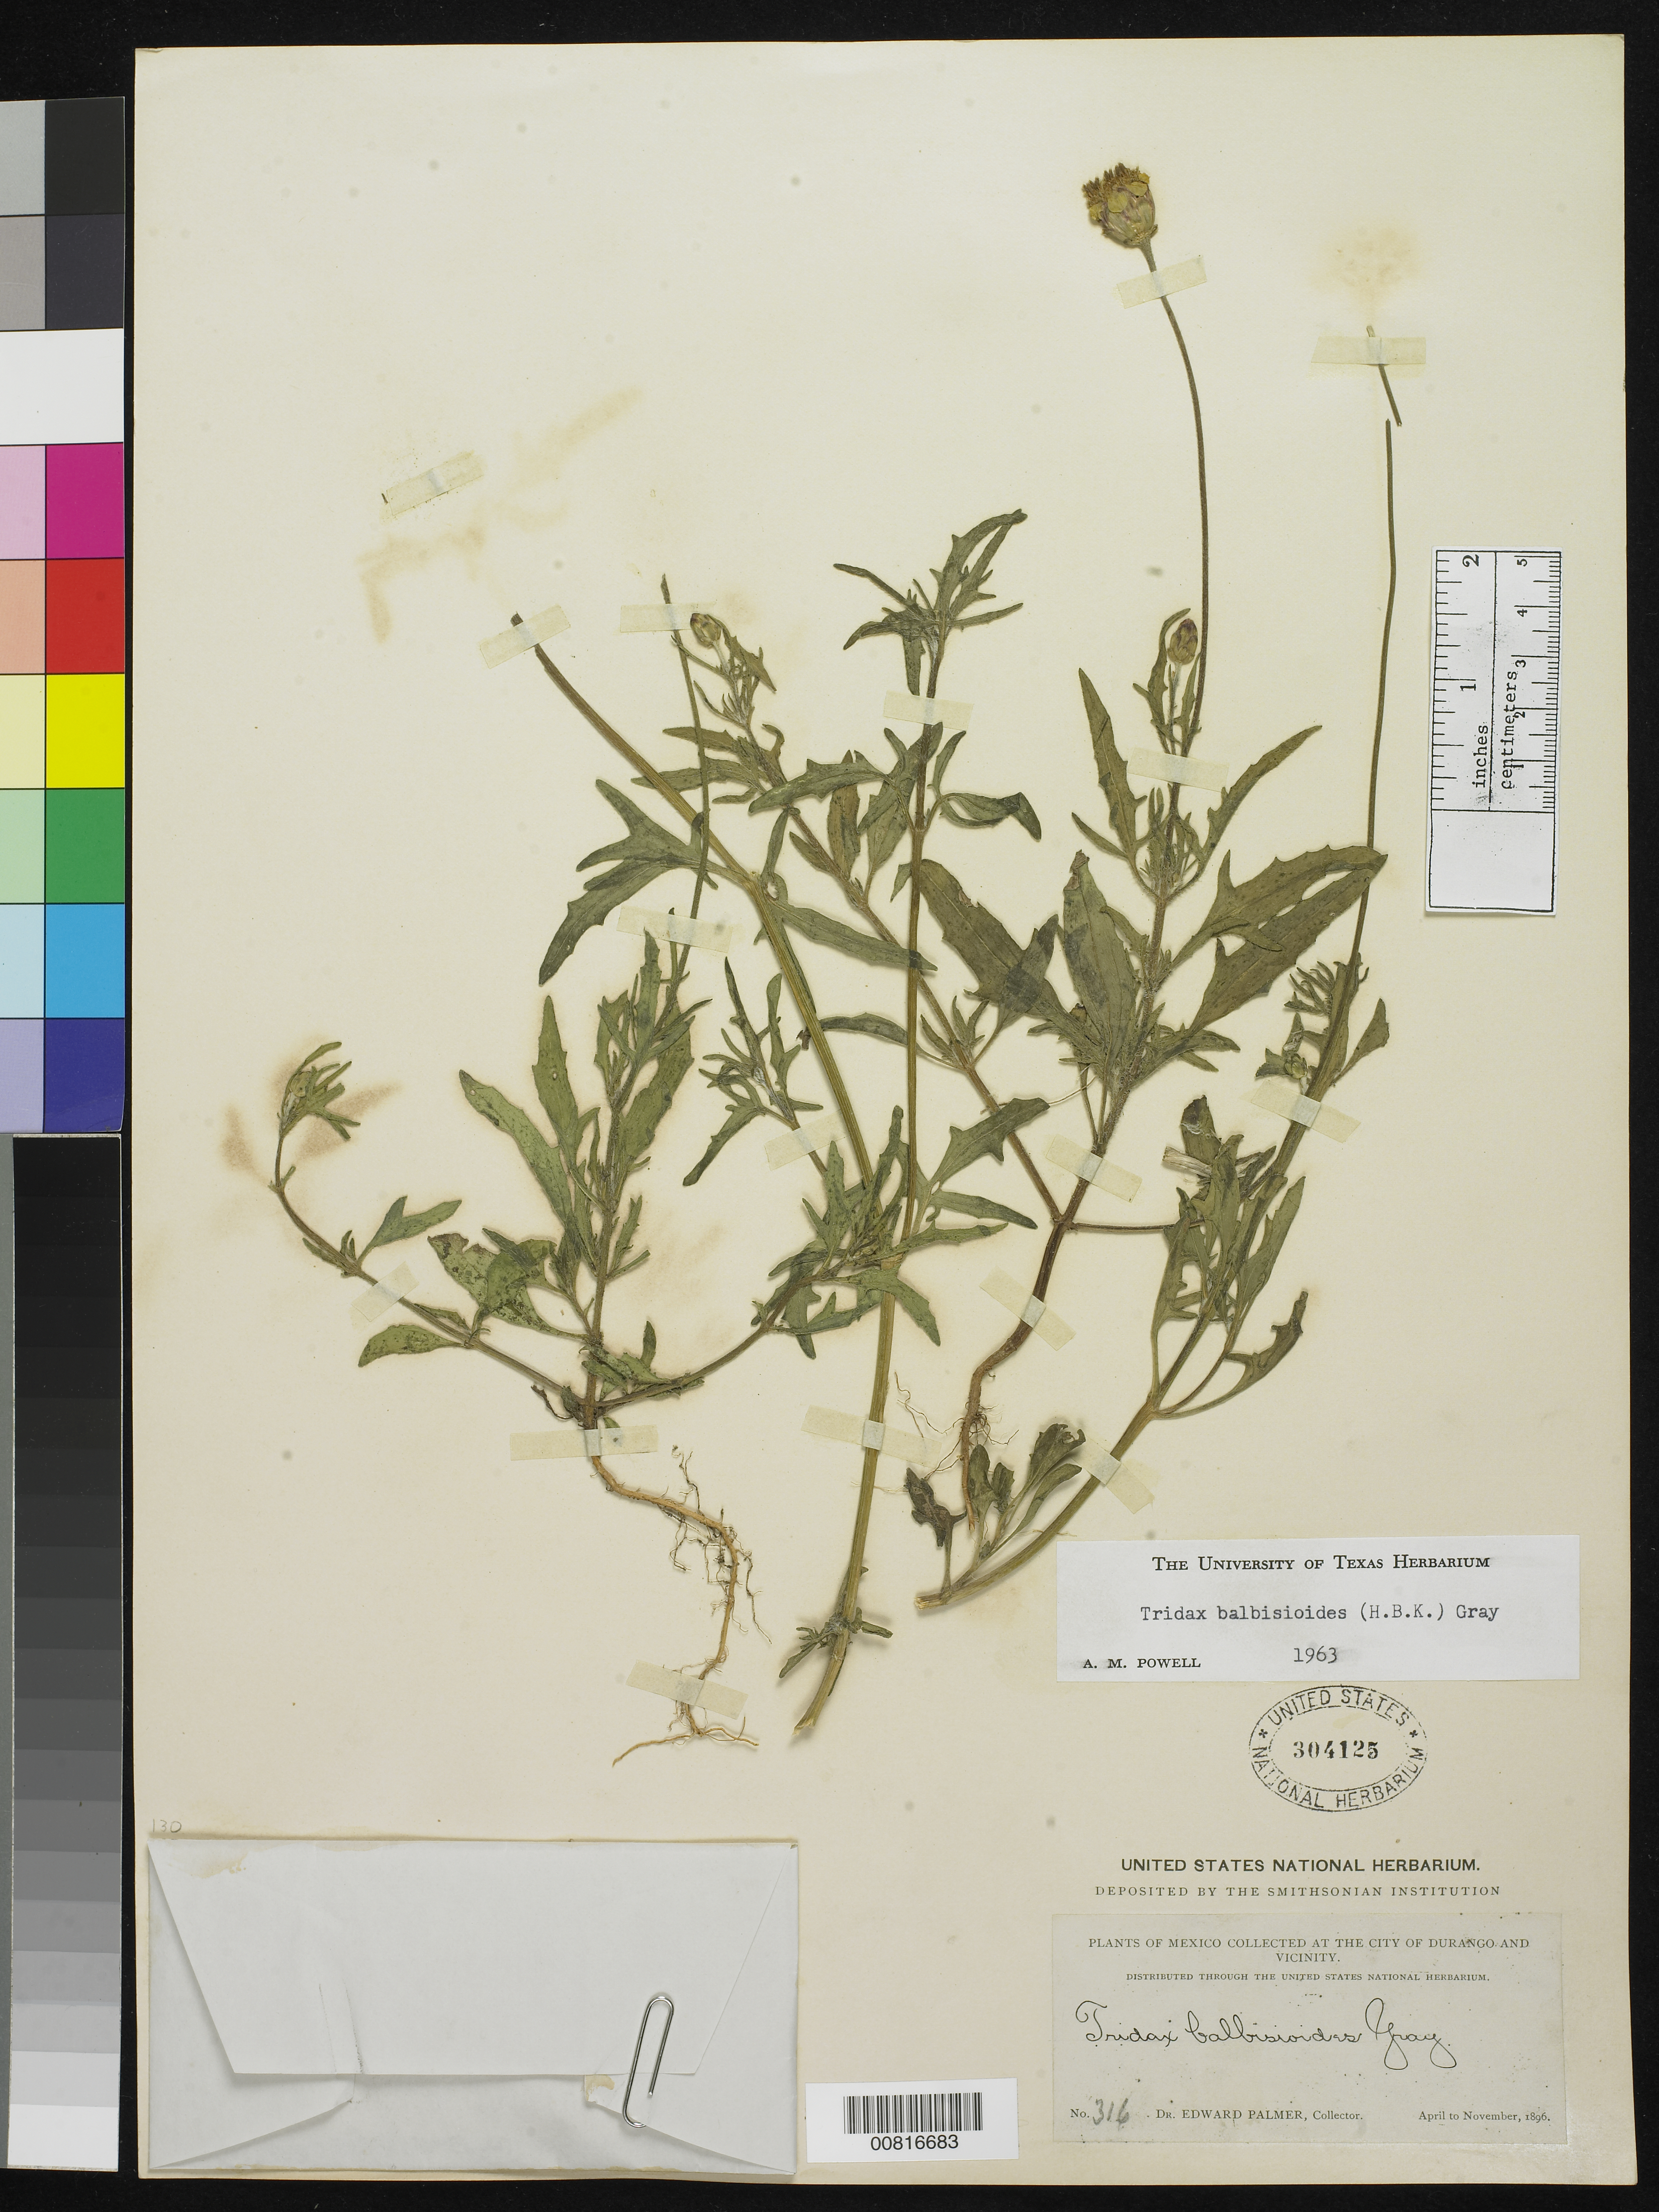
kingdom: Plantae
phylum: Tracheophyta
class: Magnoliopsida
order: Asterales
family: Asteraceae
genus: Tridax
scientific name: Tridax balbisioides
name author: (Kunth) A. Gray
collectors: E. Palmer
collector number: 316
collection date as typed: Apr 1896 to -- Nov 1896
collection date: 1896-04/1896-11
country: Mexico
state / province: Durango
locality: City of Durango and vicinity.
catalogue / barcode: US 304125